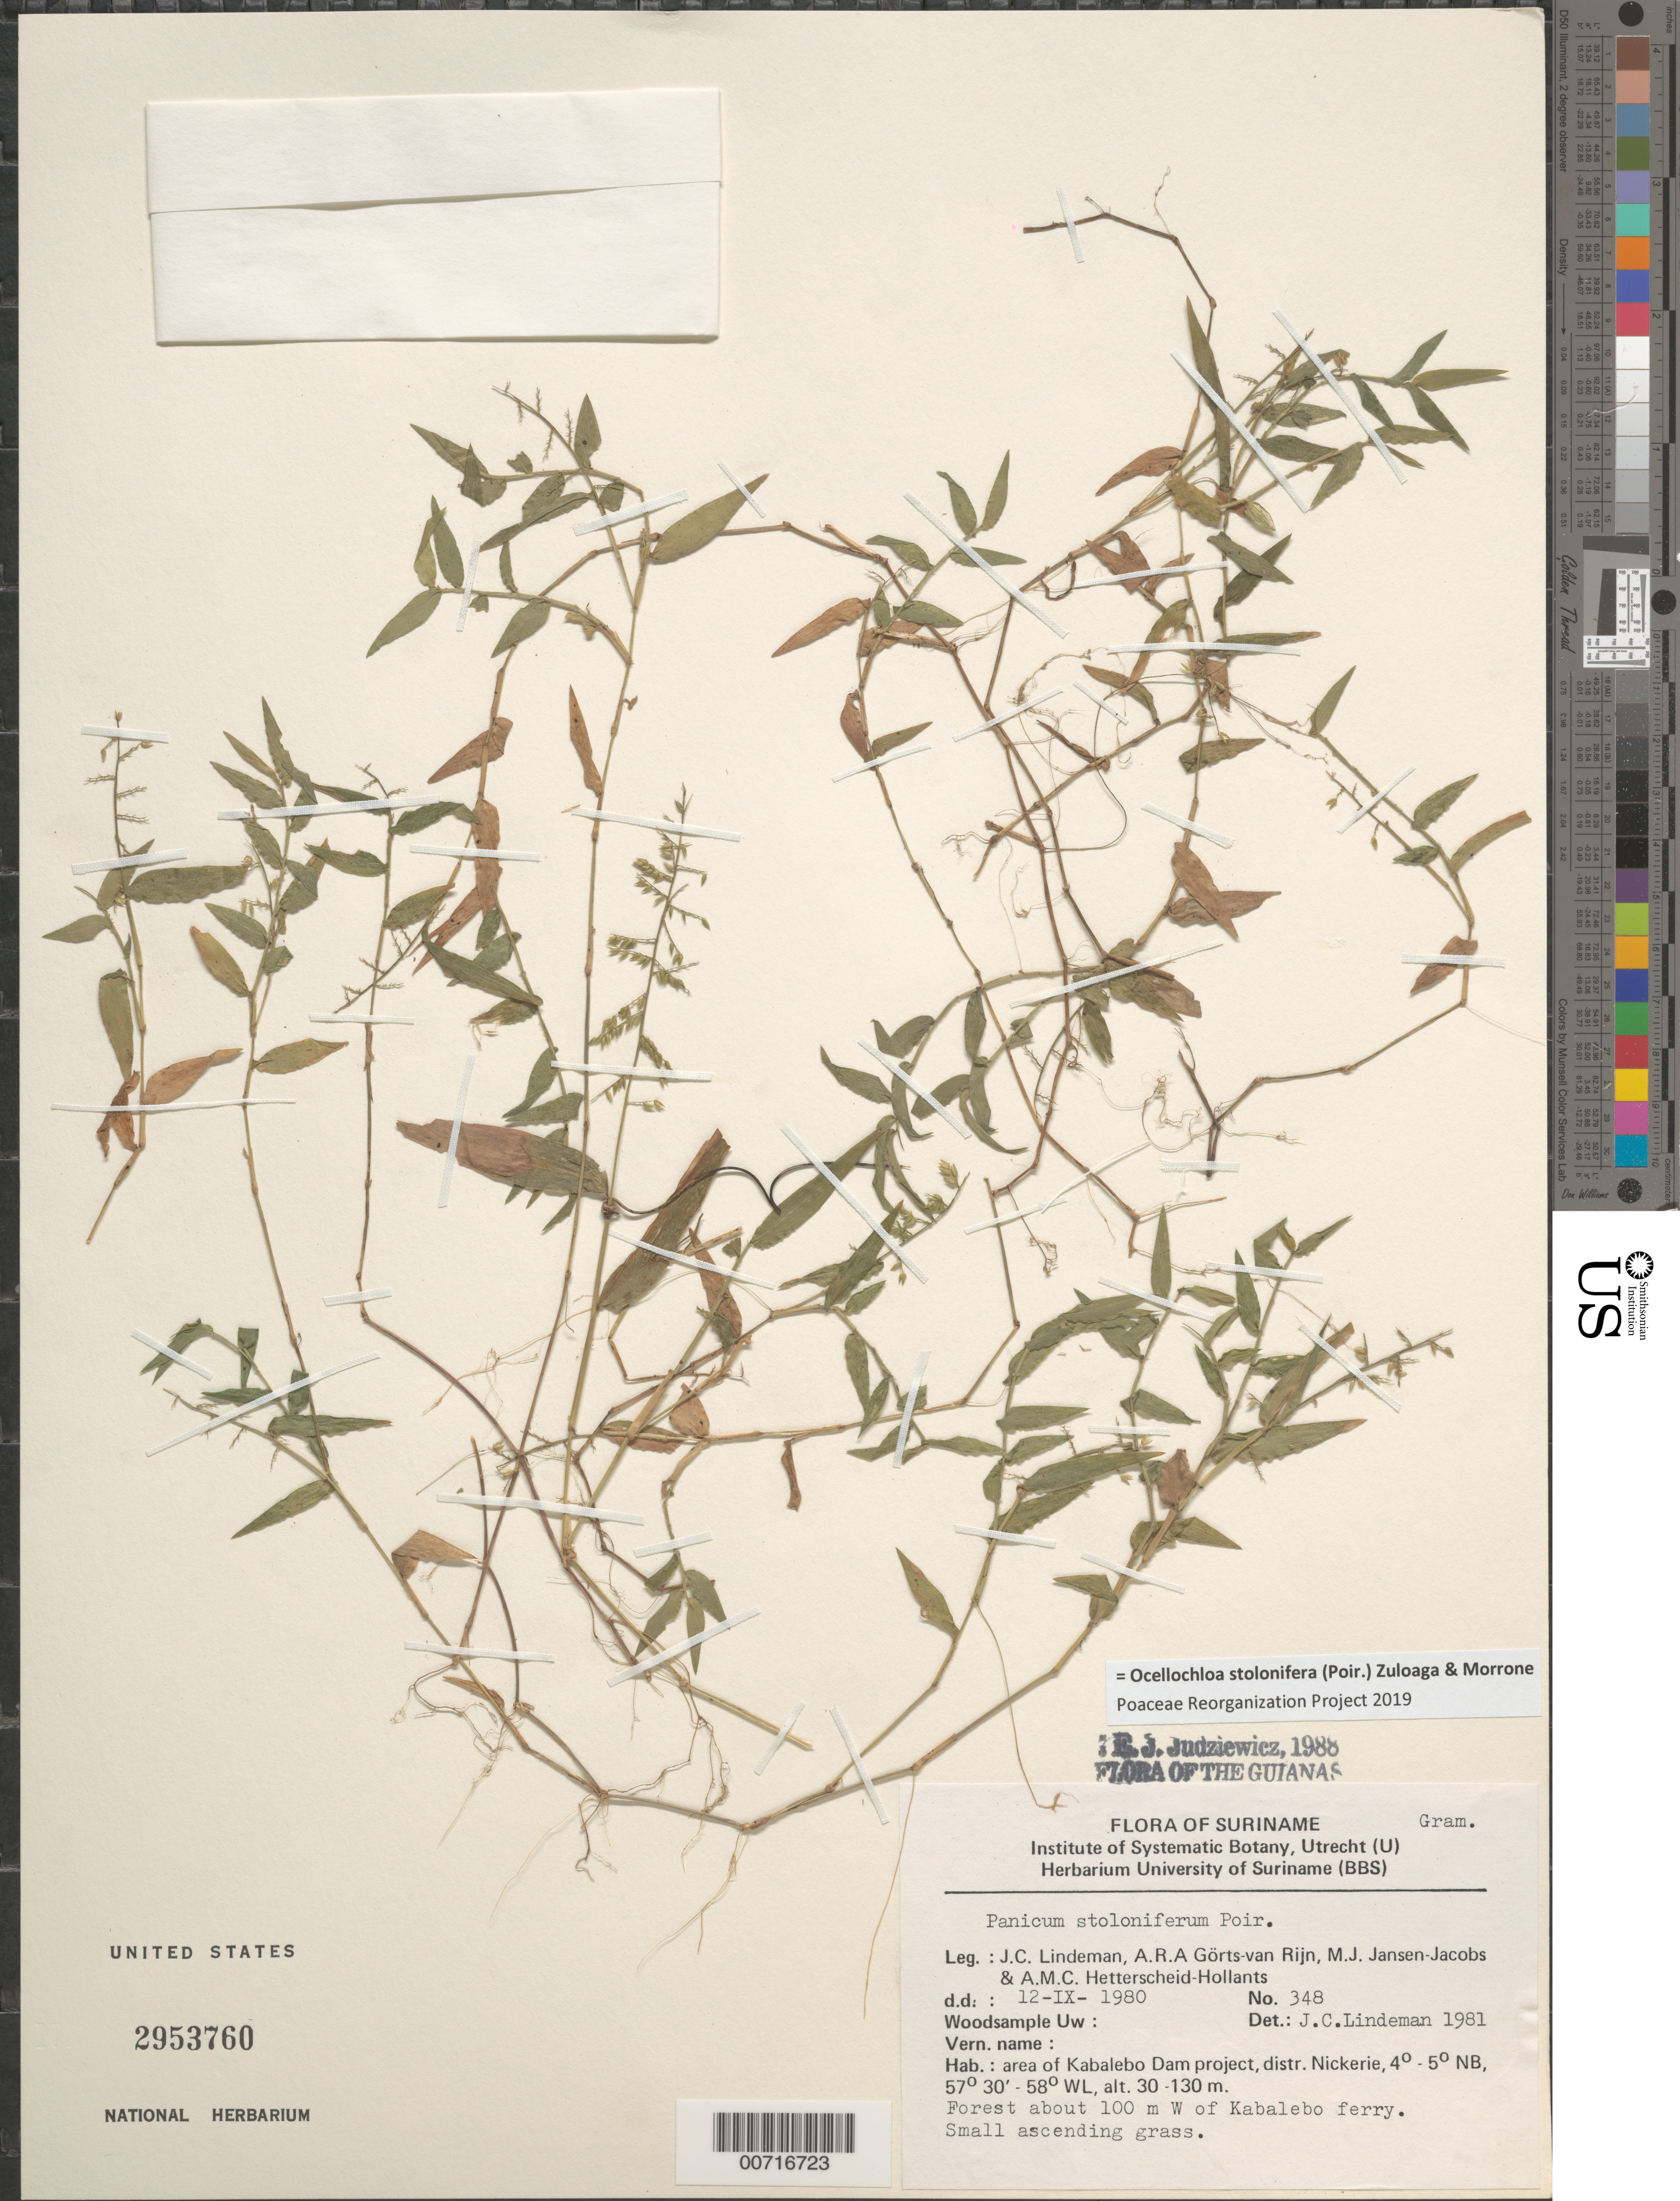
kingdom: Plantae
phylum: Tracheophyta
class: Liliopsida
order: Poales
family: Poaceae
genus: Panicum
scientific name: Panicum stoloniferum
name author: Poir.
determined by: Judziewicz, E. J.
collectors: J. C. Lindeman, A. .R. A. Görts-van Rijn, M. J. Jansen-Jacobs & A. Hetterscheid-Hollants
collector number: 80 348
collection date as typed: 12-Sep-80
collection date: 1980-09-12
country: Suriname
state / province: Nickerie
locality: Kabalebo Dam project area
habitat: Forest, about 100 m W of Kabalebo ferry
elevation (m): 30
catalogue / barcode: US 2953760